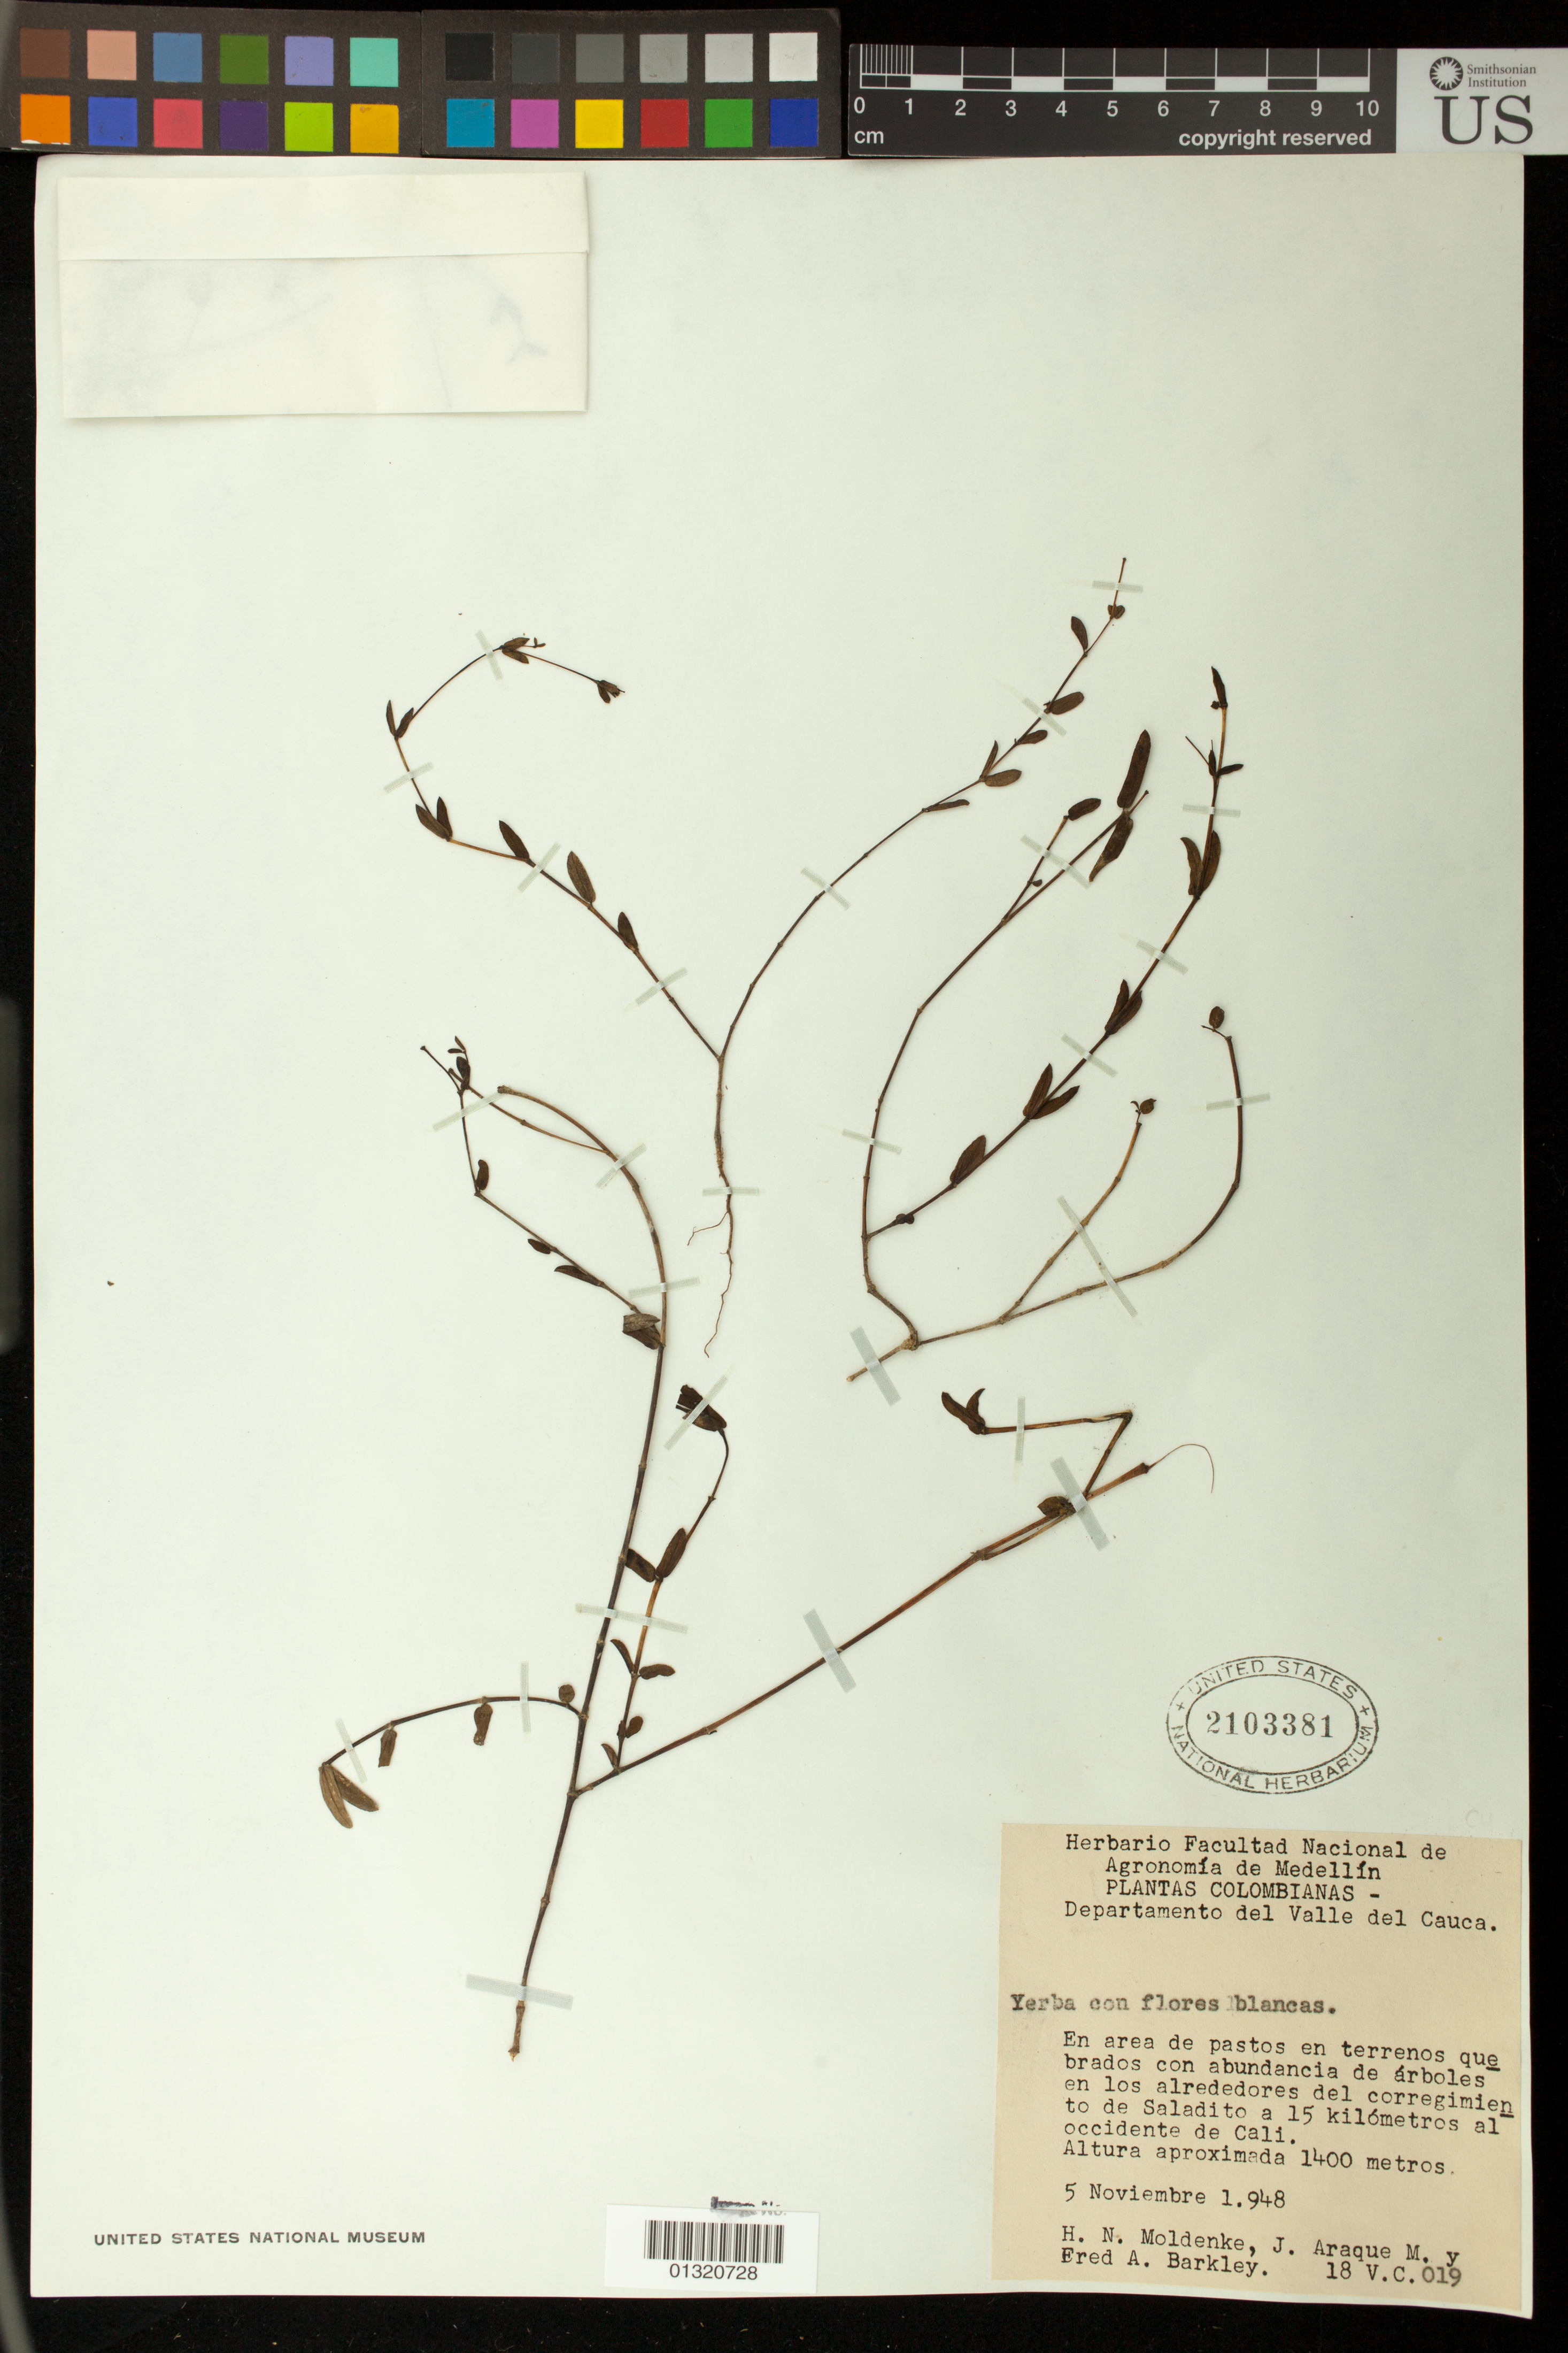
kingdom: Plantae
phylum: Tracheophyta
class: Magnoliopsida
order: Malpighiales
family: Euphorbiaceae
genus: Euphorbia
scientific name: Euphorbia sp.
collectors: H. N. Moldenke, J. Araque Molina & F. A. Barkley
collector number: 18 V.C.019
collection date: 1948-11-05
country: Colombia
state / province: Valle del Cauca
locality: Saladito a 15 kilometros al occidente de Cali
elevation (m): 1400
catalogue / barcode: US 2103381